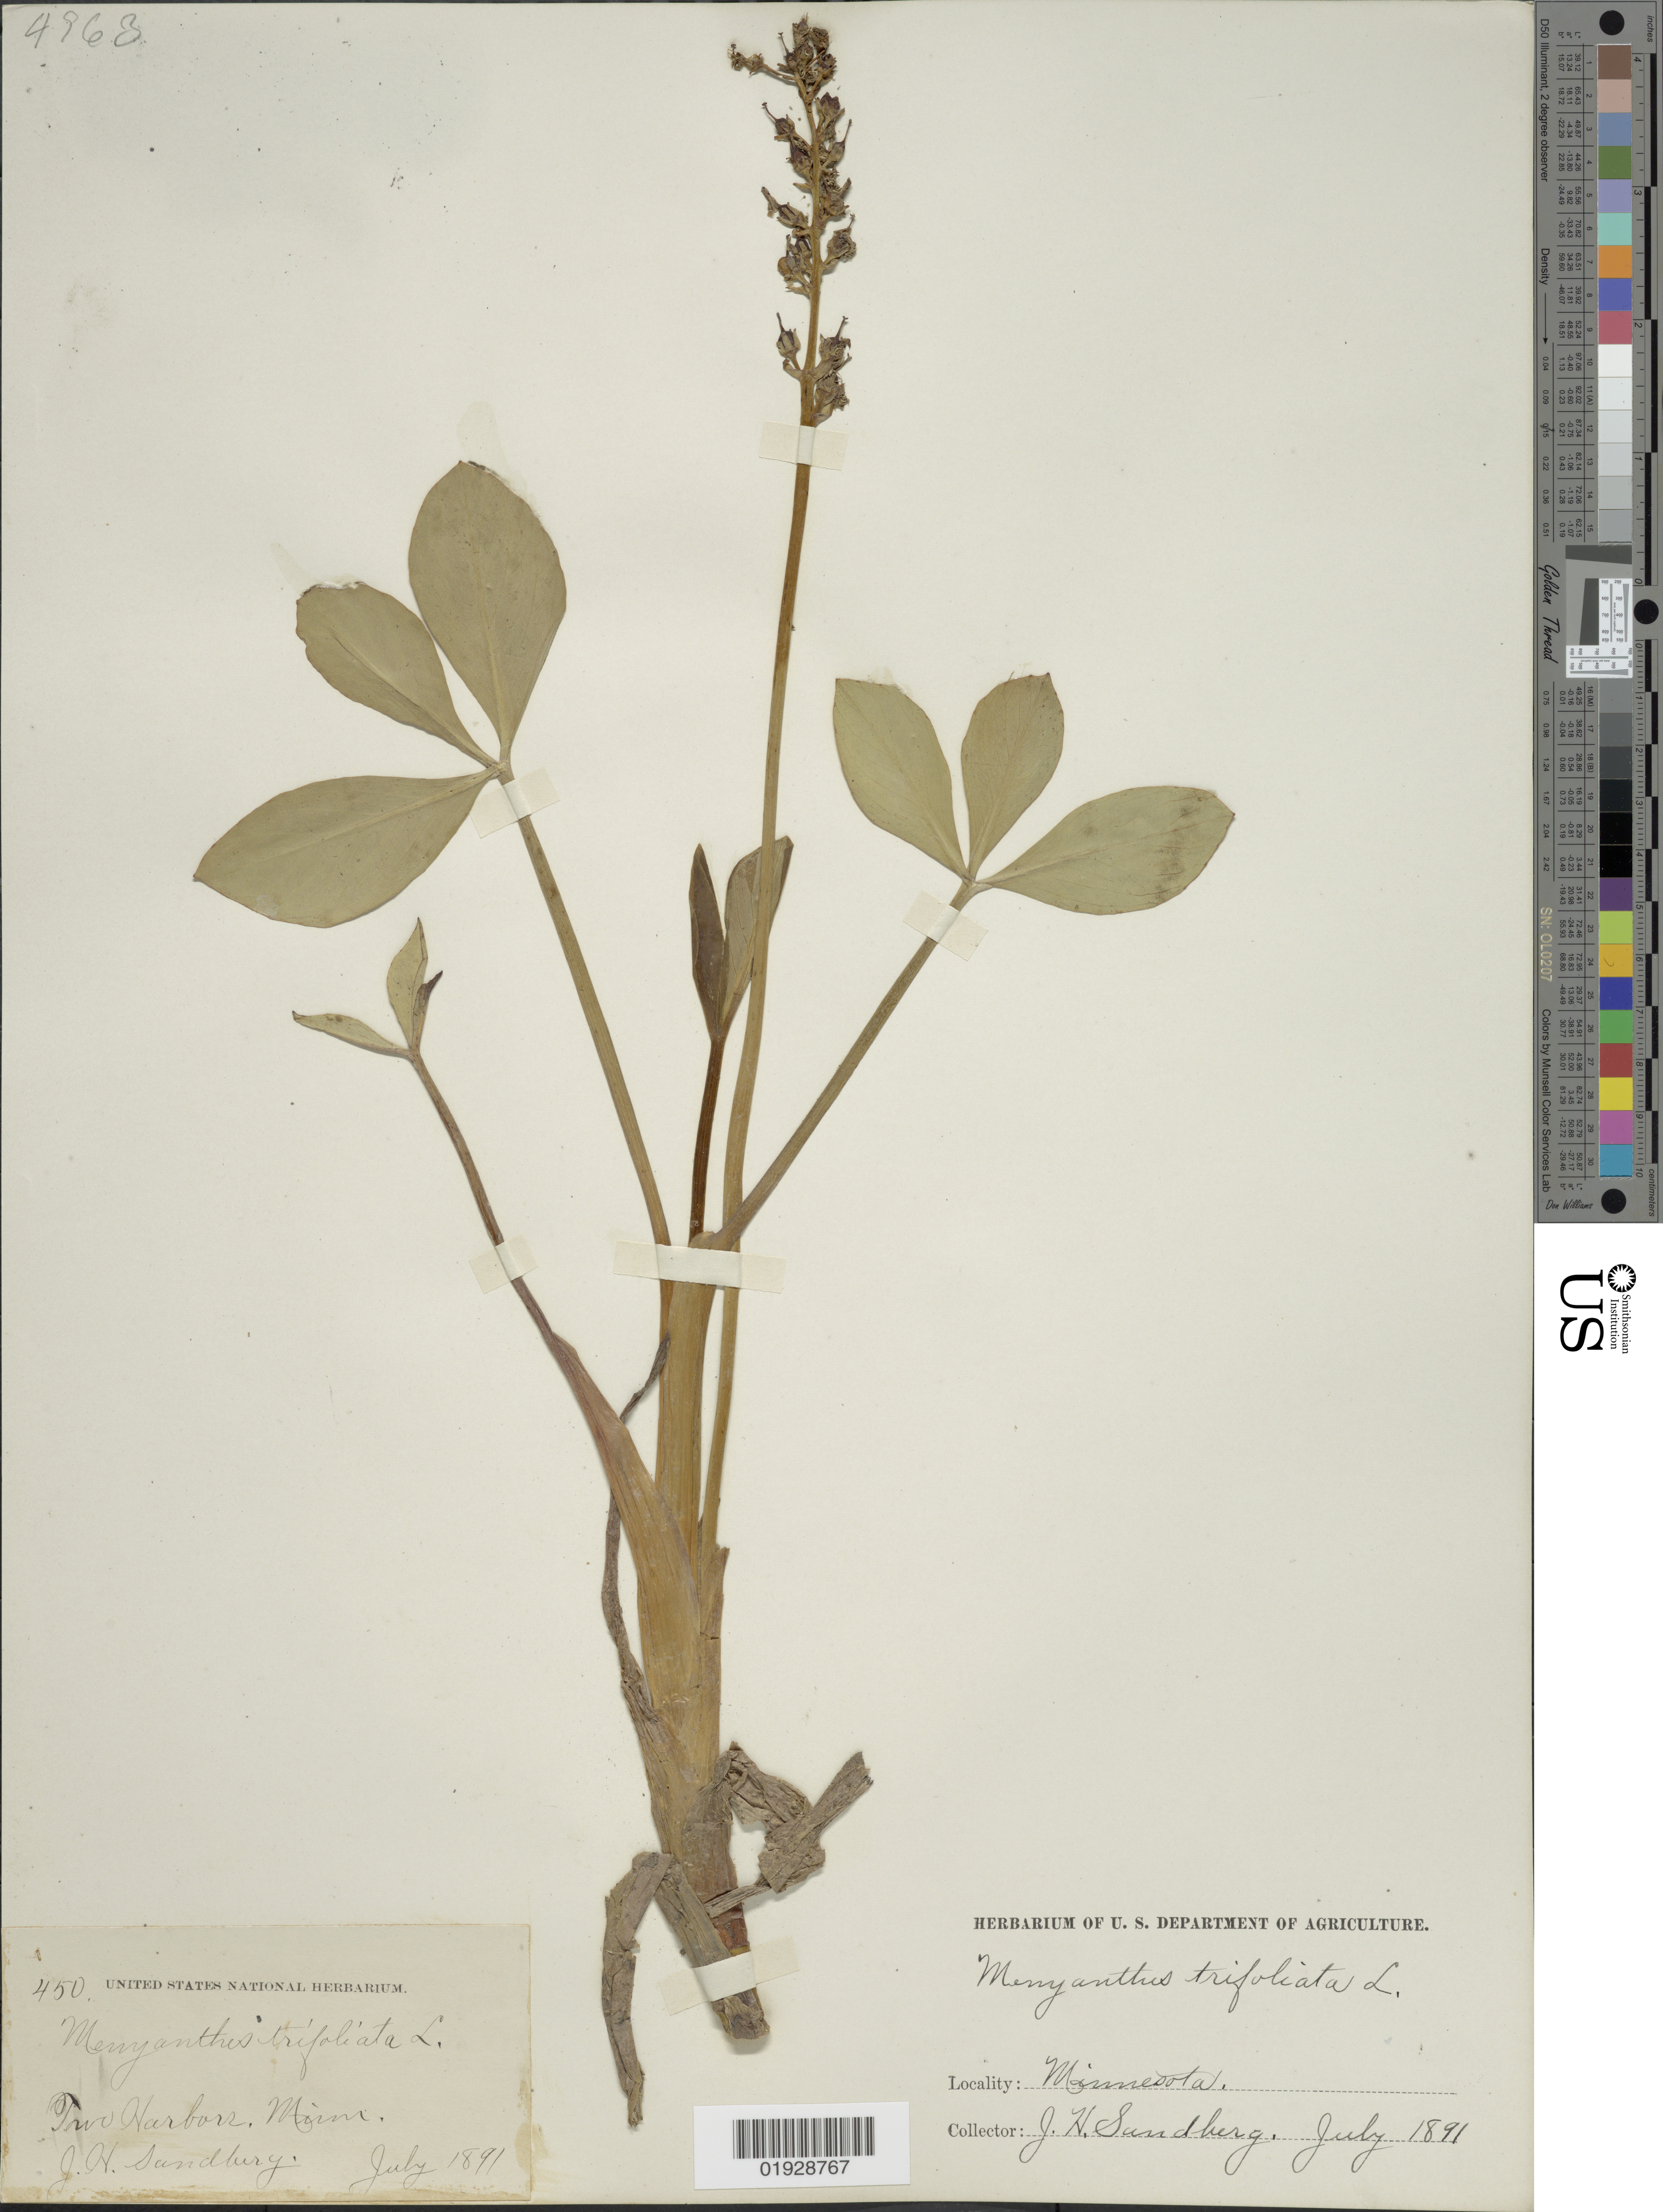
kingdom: Plantae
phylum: Tracheophyta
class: Magnoliopsida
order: Asterales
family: Menyanthaceae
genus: Menyanthes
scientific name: Menyanthes trifoliata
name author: L.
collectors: J. H. Sandberg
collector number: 450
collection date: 1891-07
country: United States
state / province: Minnesota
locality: Two Harbors